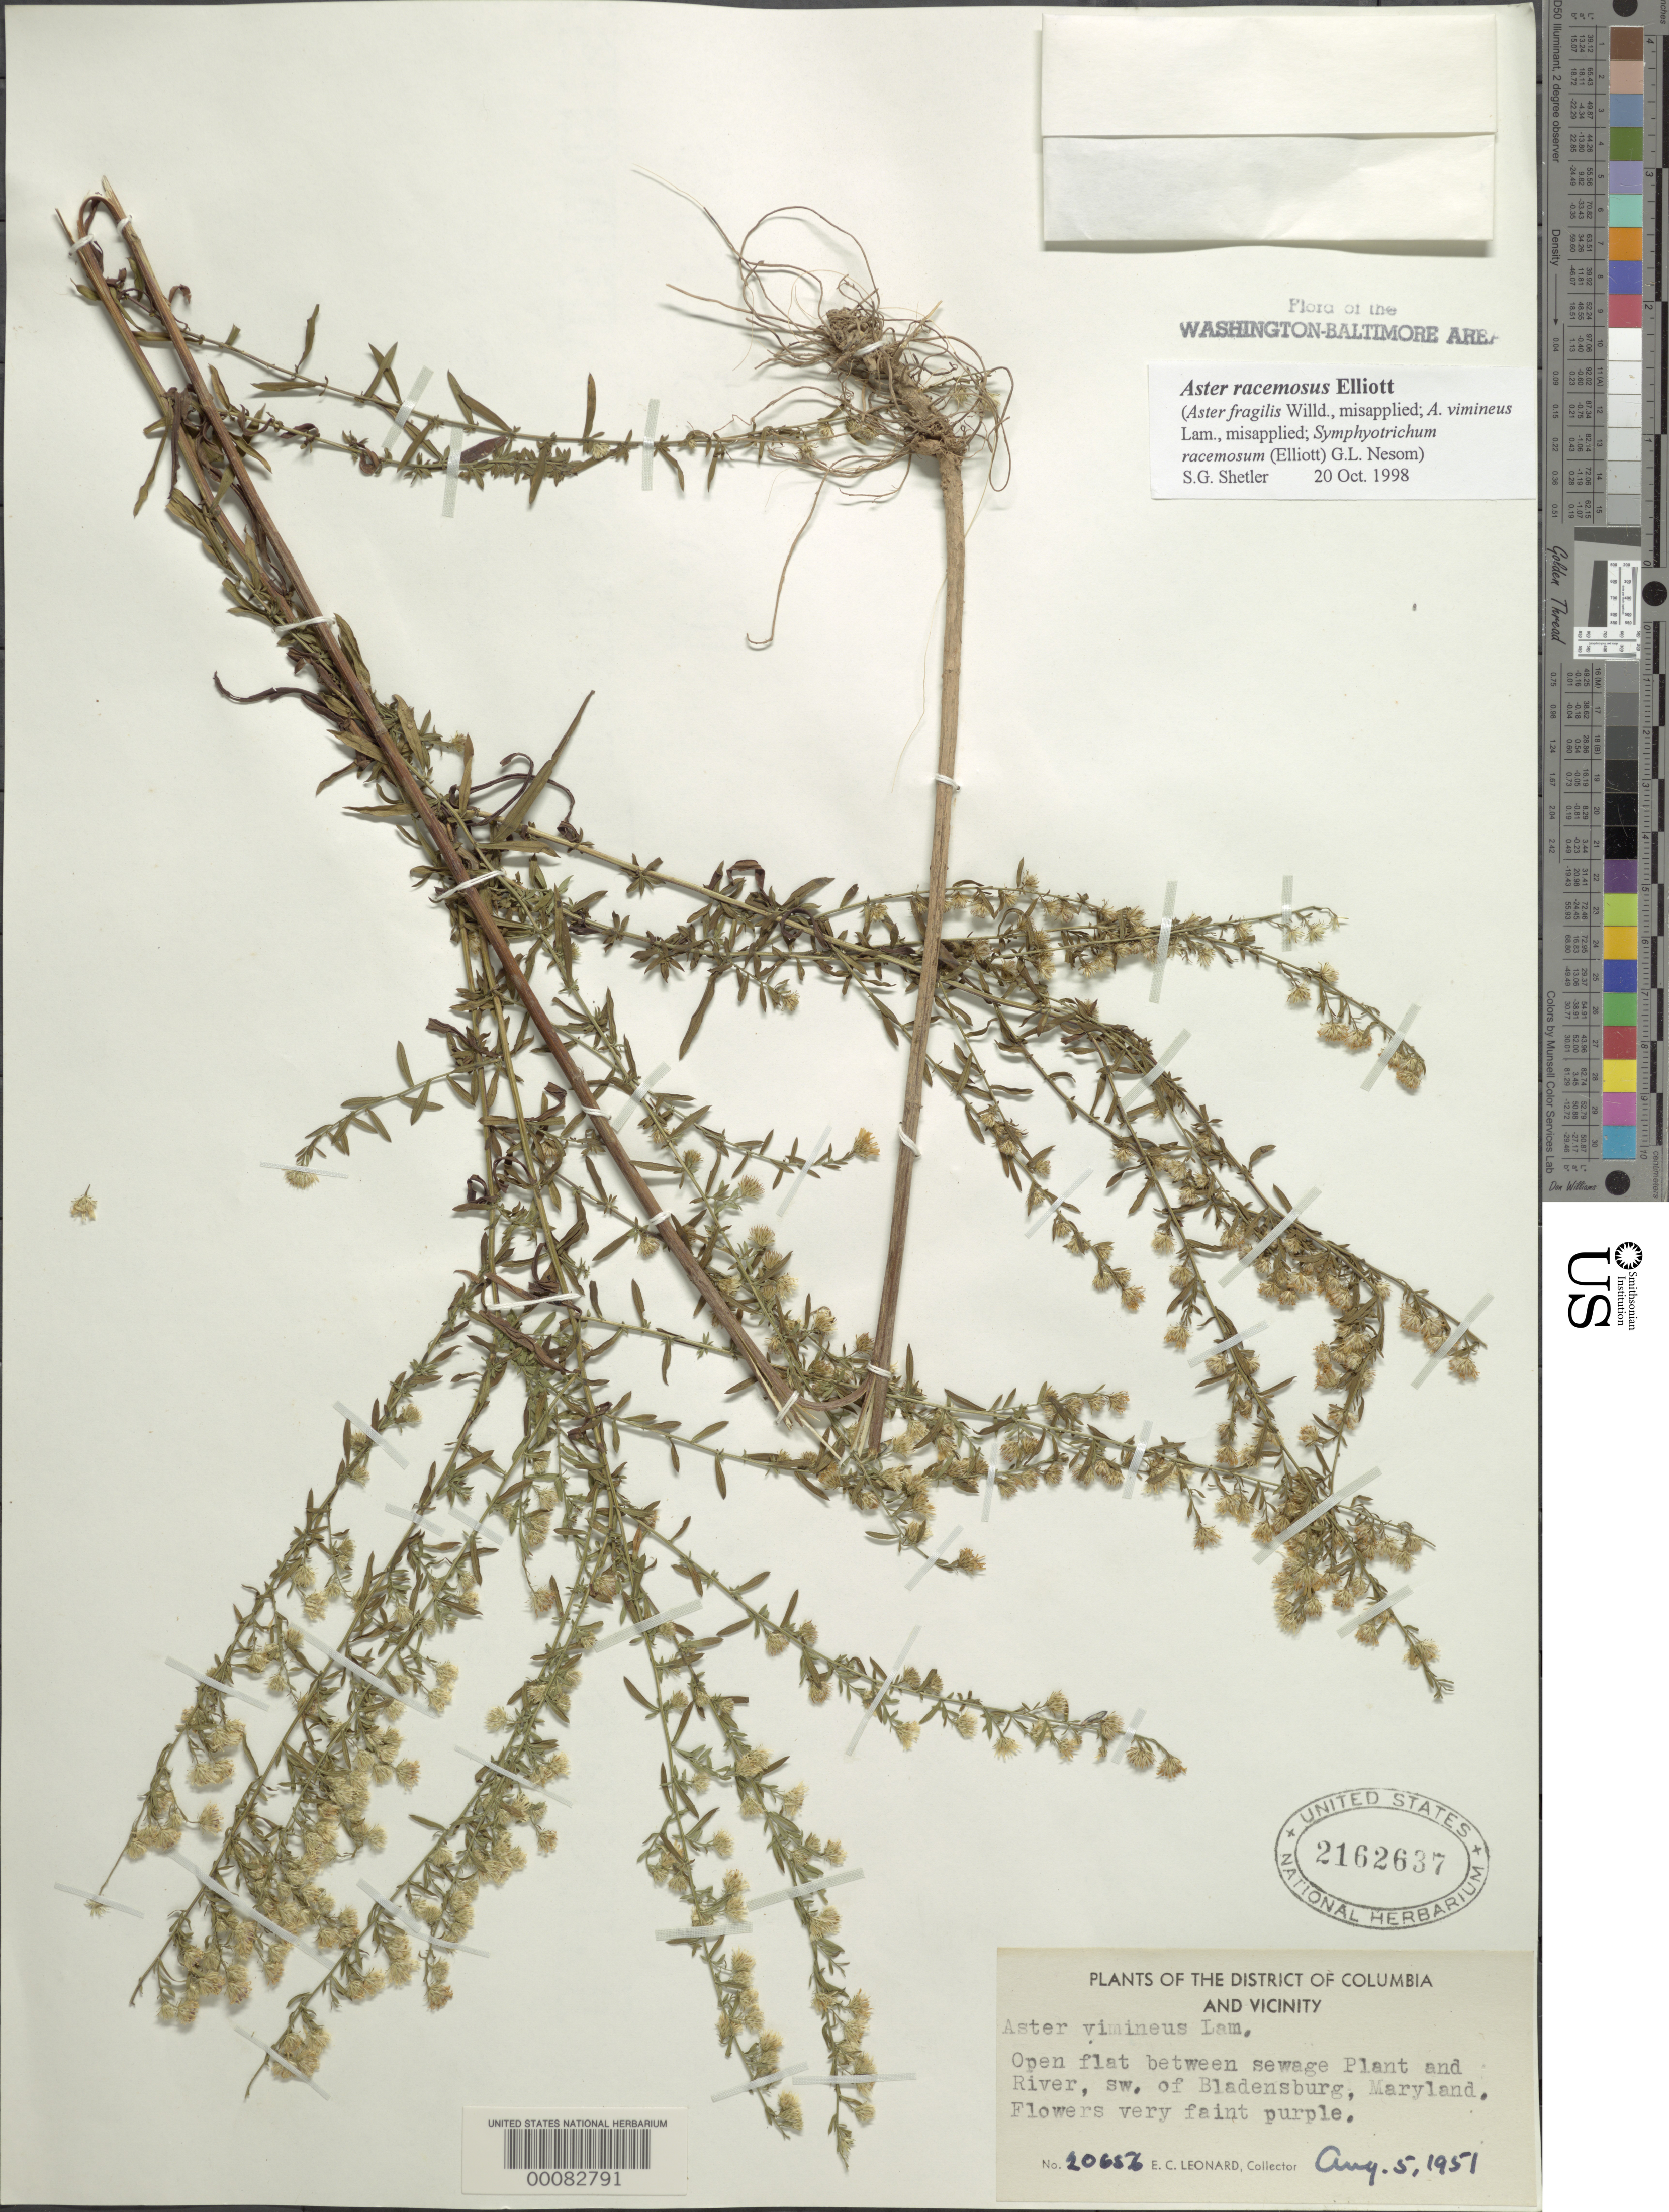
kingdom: Plantae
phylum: Tracheophyta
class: Magnoliopsida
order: Asterales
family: Asteraceae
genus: Symphyotrichum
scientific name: Symphyotrichum racemosum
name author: (Elliott) G.L. Nesom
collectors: E. C. Leonard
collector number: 20656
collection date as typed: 05 Aug 1951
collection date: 1951-08-05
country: United States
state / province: Maryland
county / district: Prince George's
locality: between Sewage Plant and River SW of Bladensburg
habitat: Open flat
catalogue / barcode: US 2162637